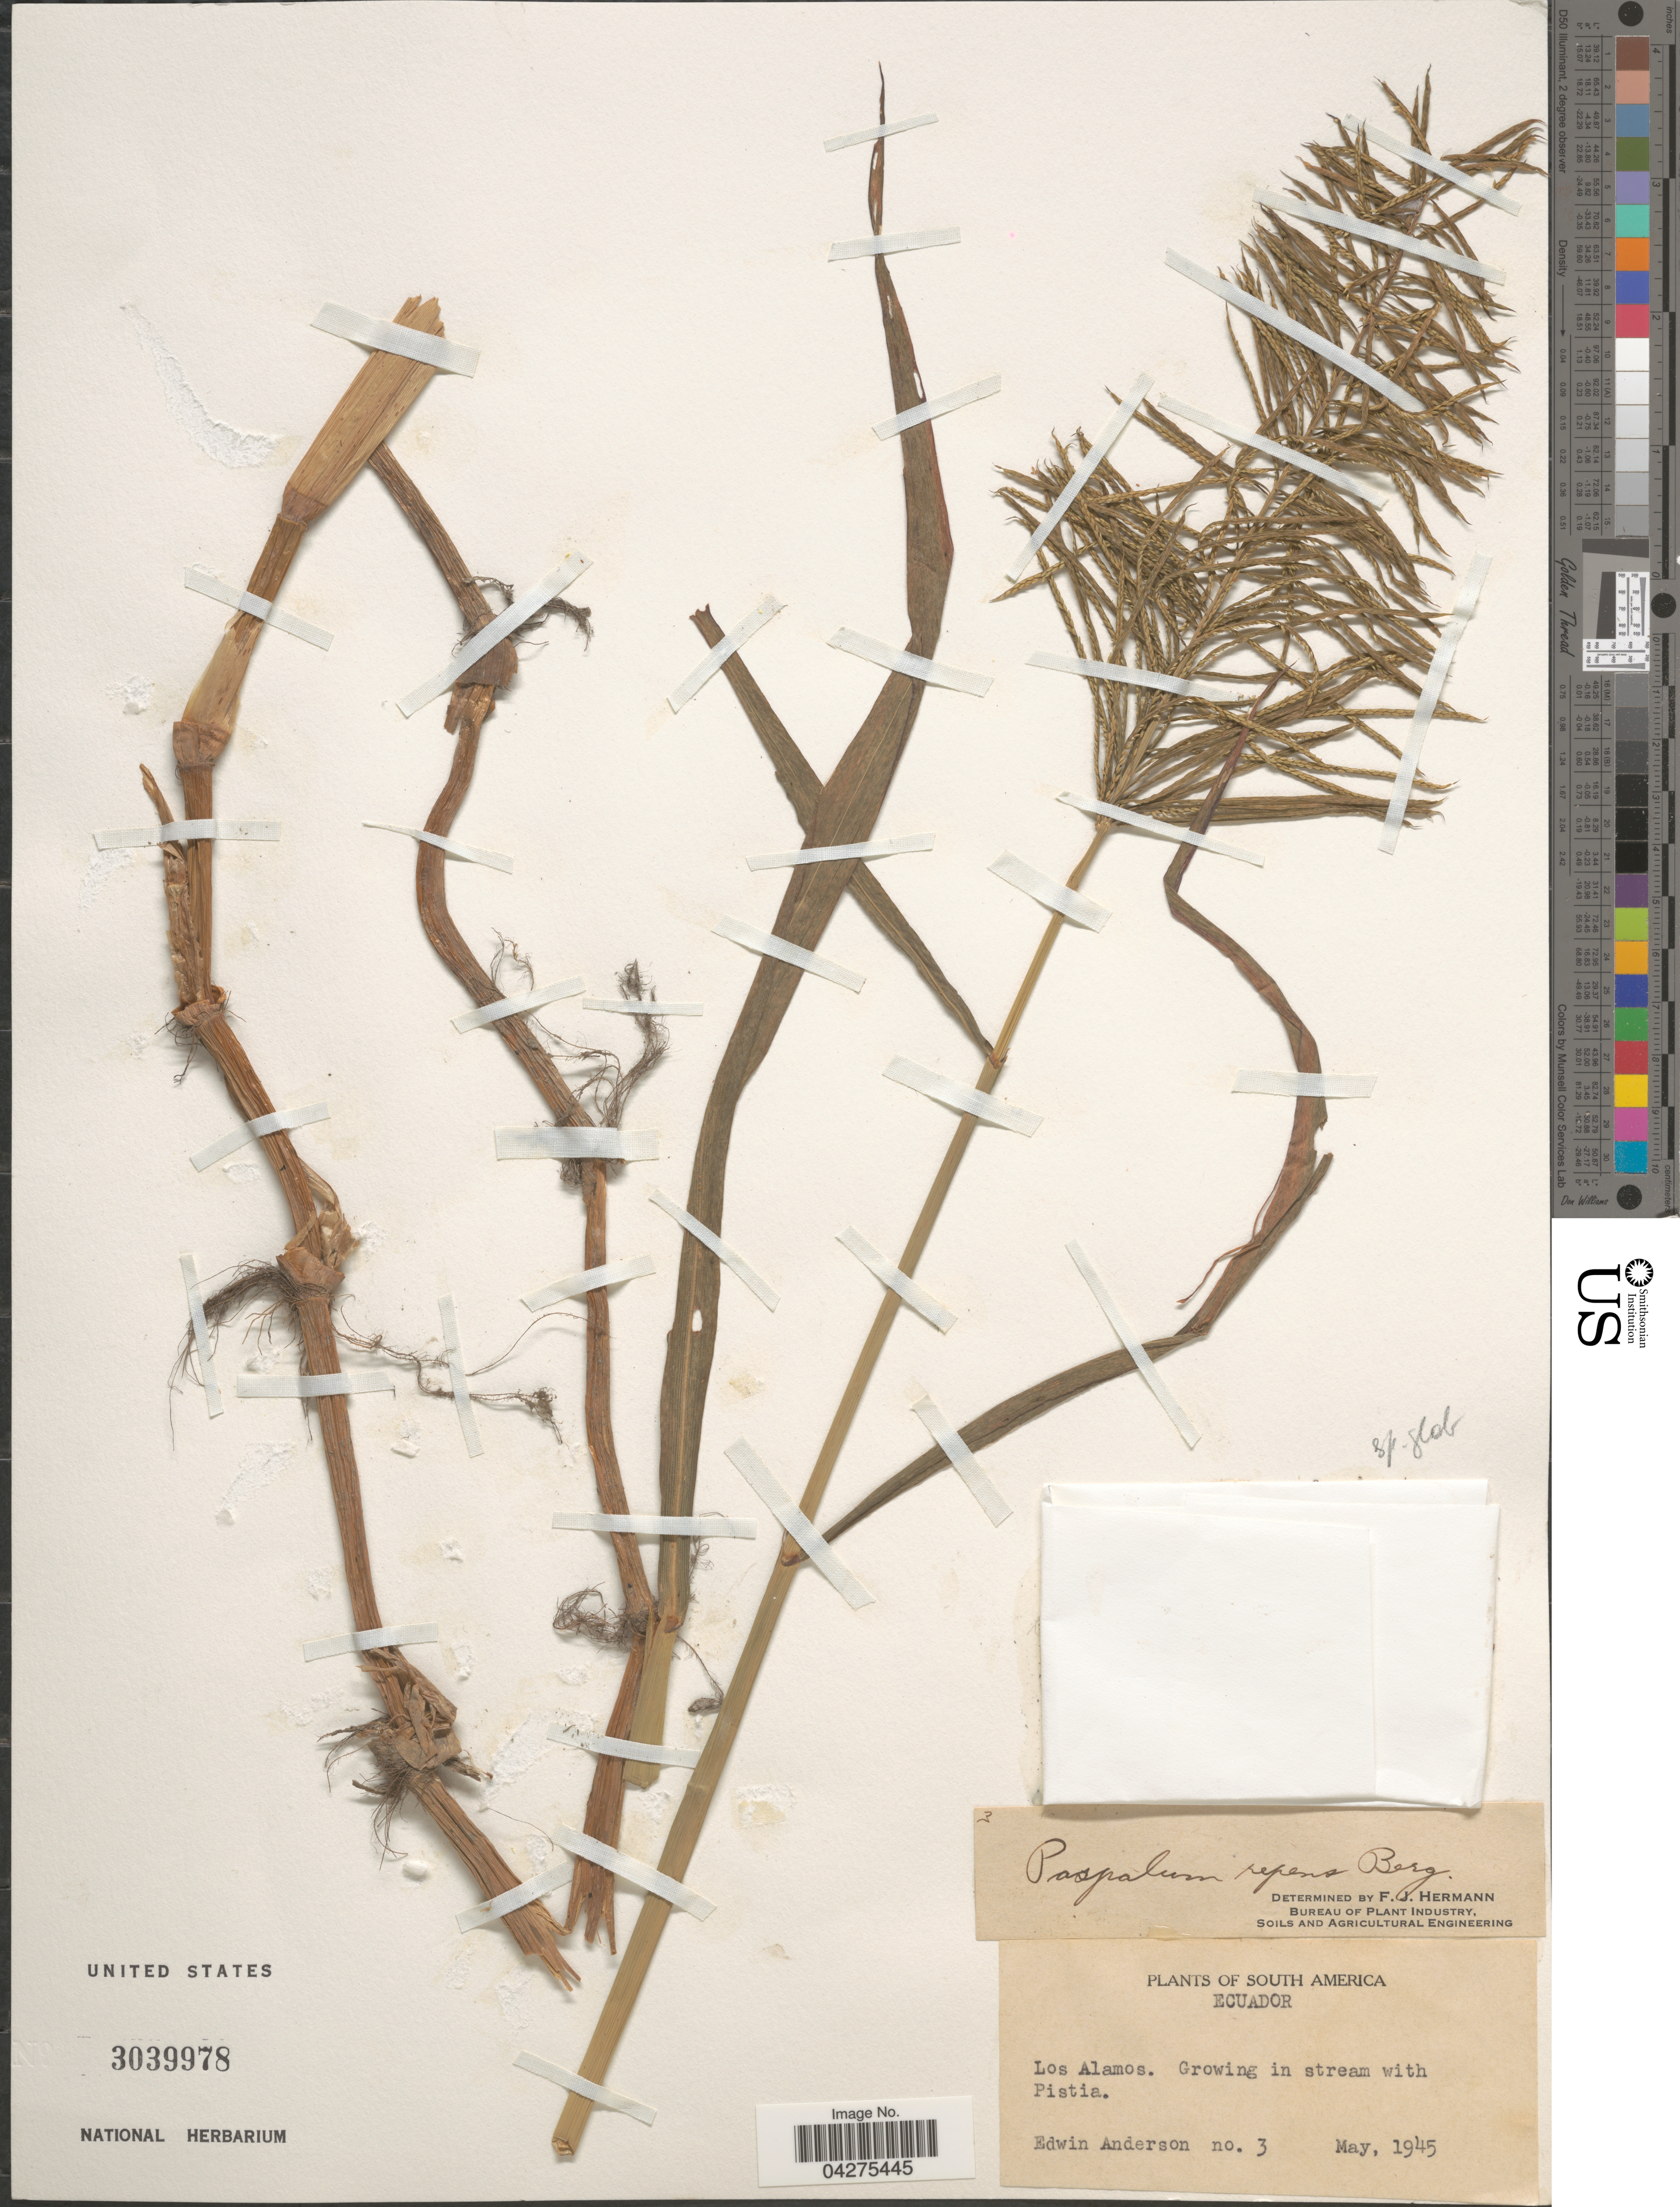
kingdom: Plantae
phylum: Tracheophyta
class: Liliopsida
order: Poales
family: Poaceae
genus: Paspalum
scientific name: Paspalum repens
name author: P.J. Bergius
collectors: E. Anderson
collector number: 3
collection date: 1945-05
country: Ecuador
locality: Los Alamos.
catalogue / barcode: US 3039978